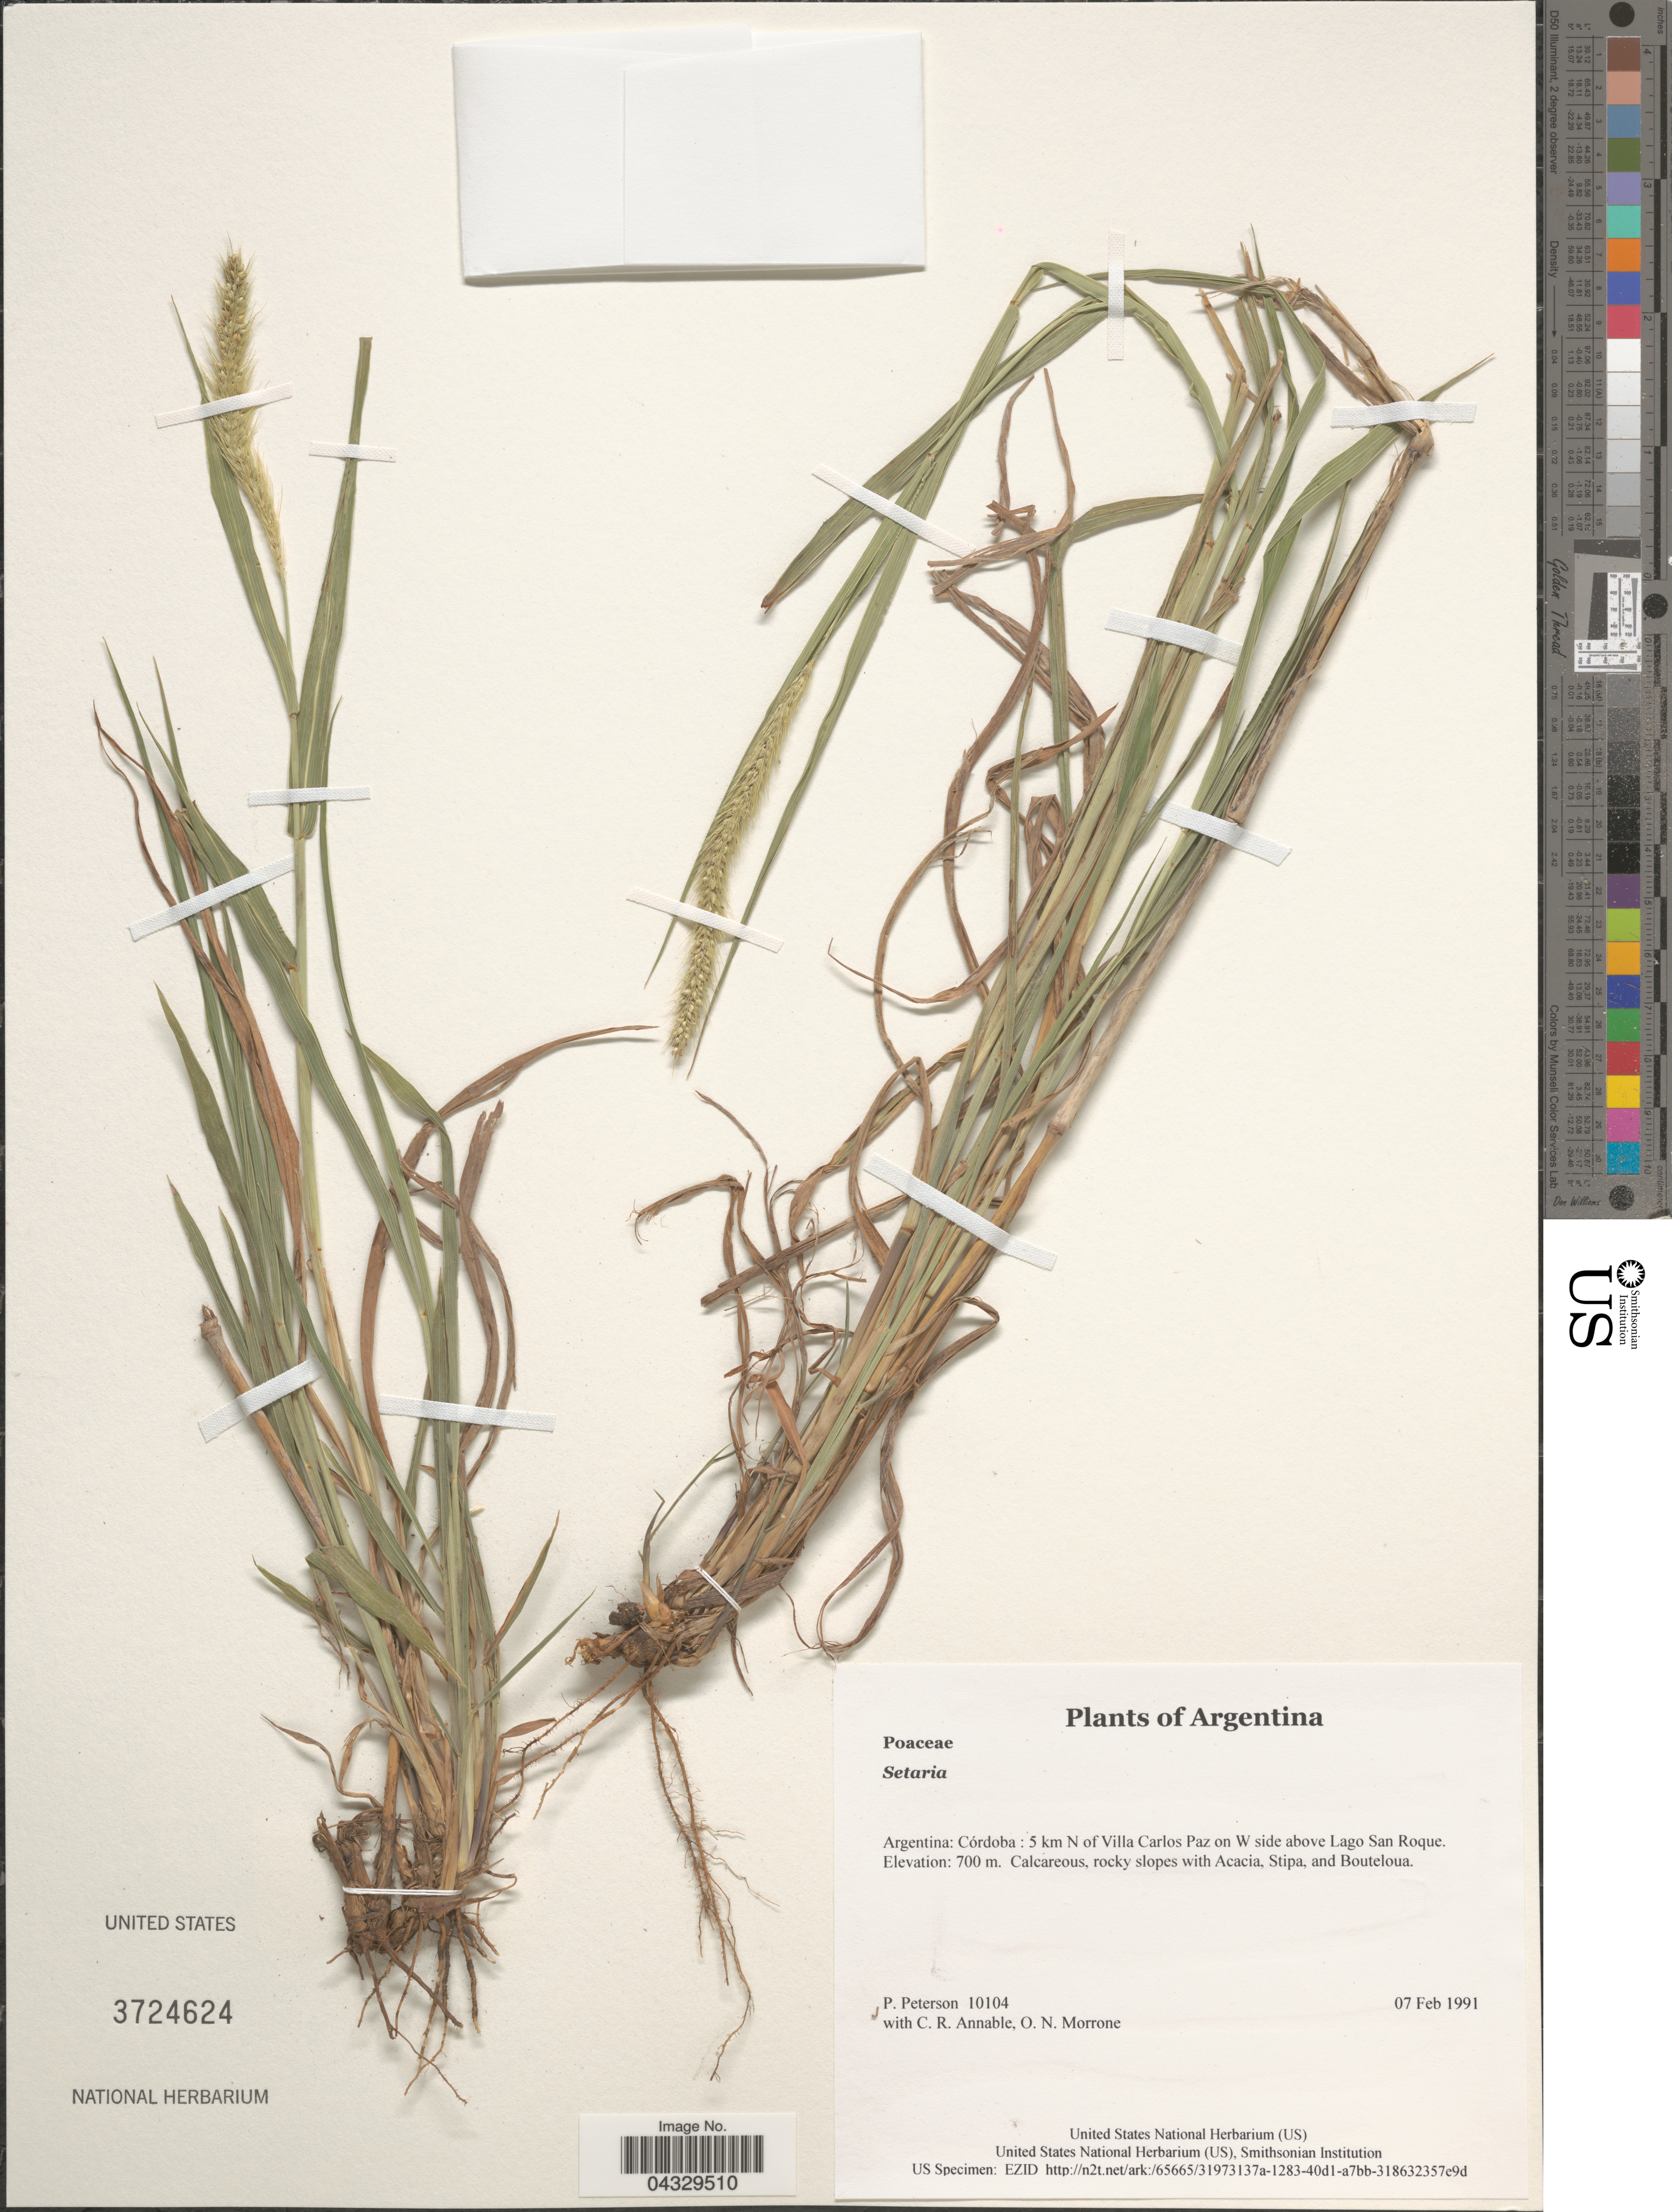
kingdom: Plantae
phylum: Tracheophyta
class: Liliopsida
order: Poales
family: Poaceae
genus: Setaria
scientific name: Setaria sp.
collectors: P. Peterson, C. R. Annable & O. N. Morrone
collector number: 10104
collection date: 1991-02-07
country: Argentina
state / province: Cordoba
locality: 5 km N of Villa Carlos Paz on W side above Lago San Roque.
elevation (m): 700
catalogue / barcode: US 3724624